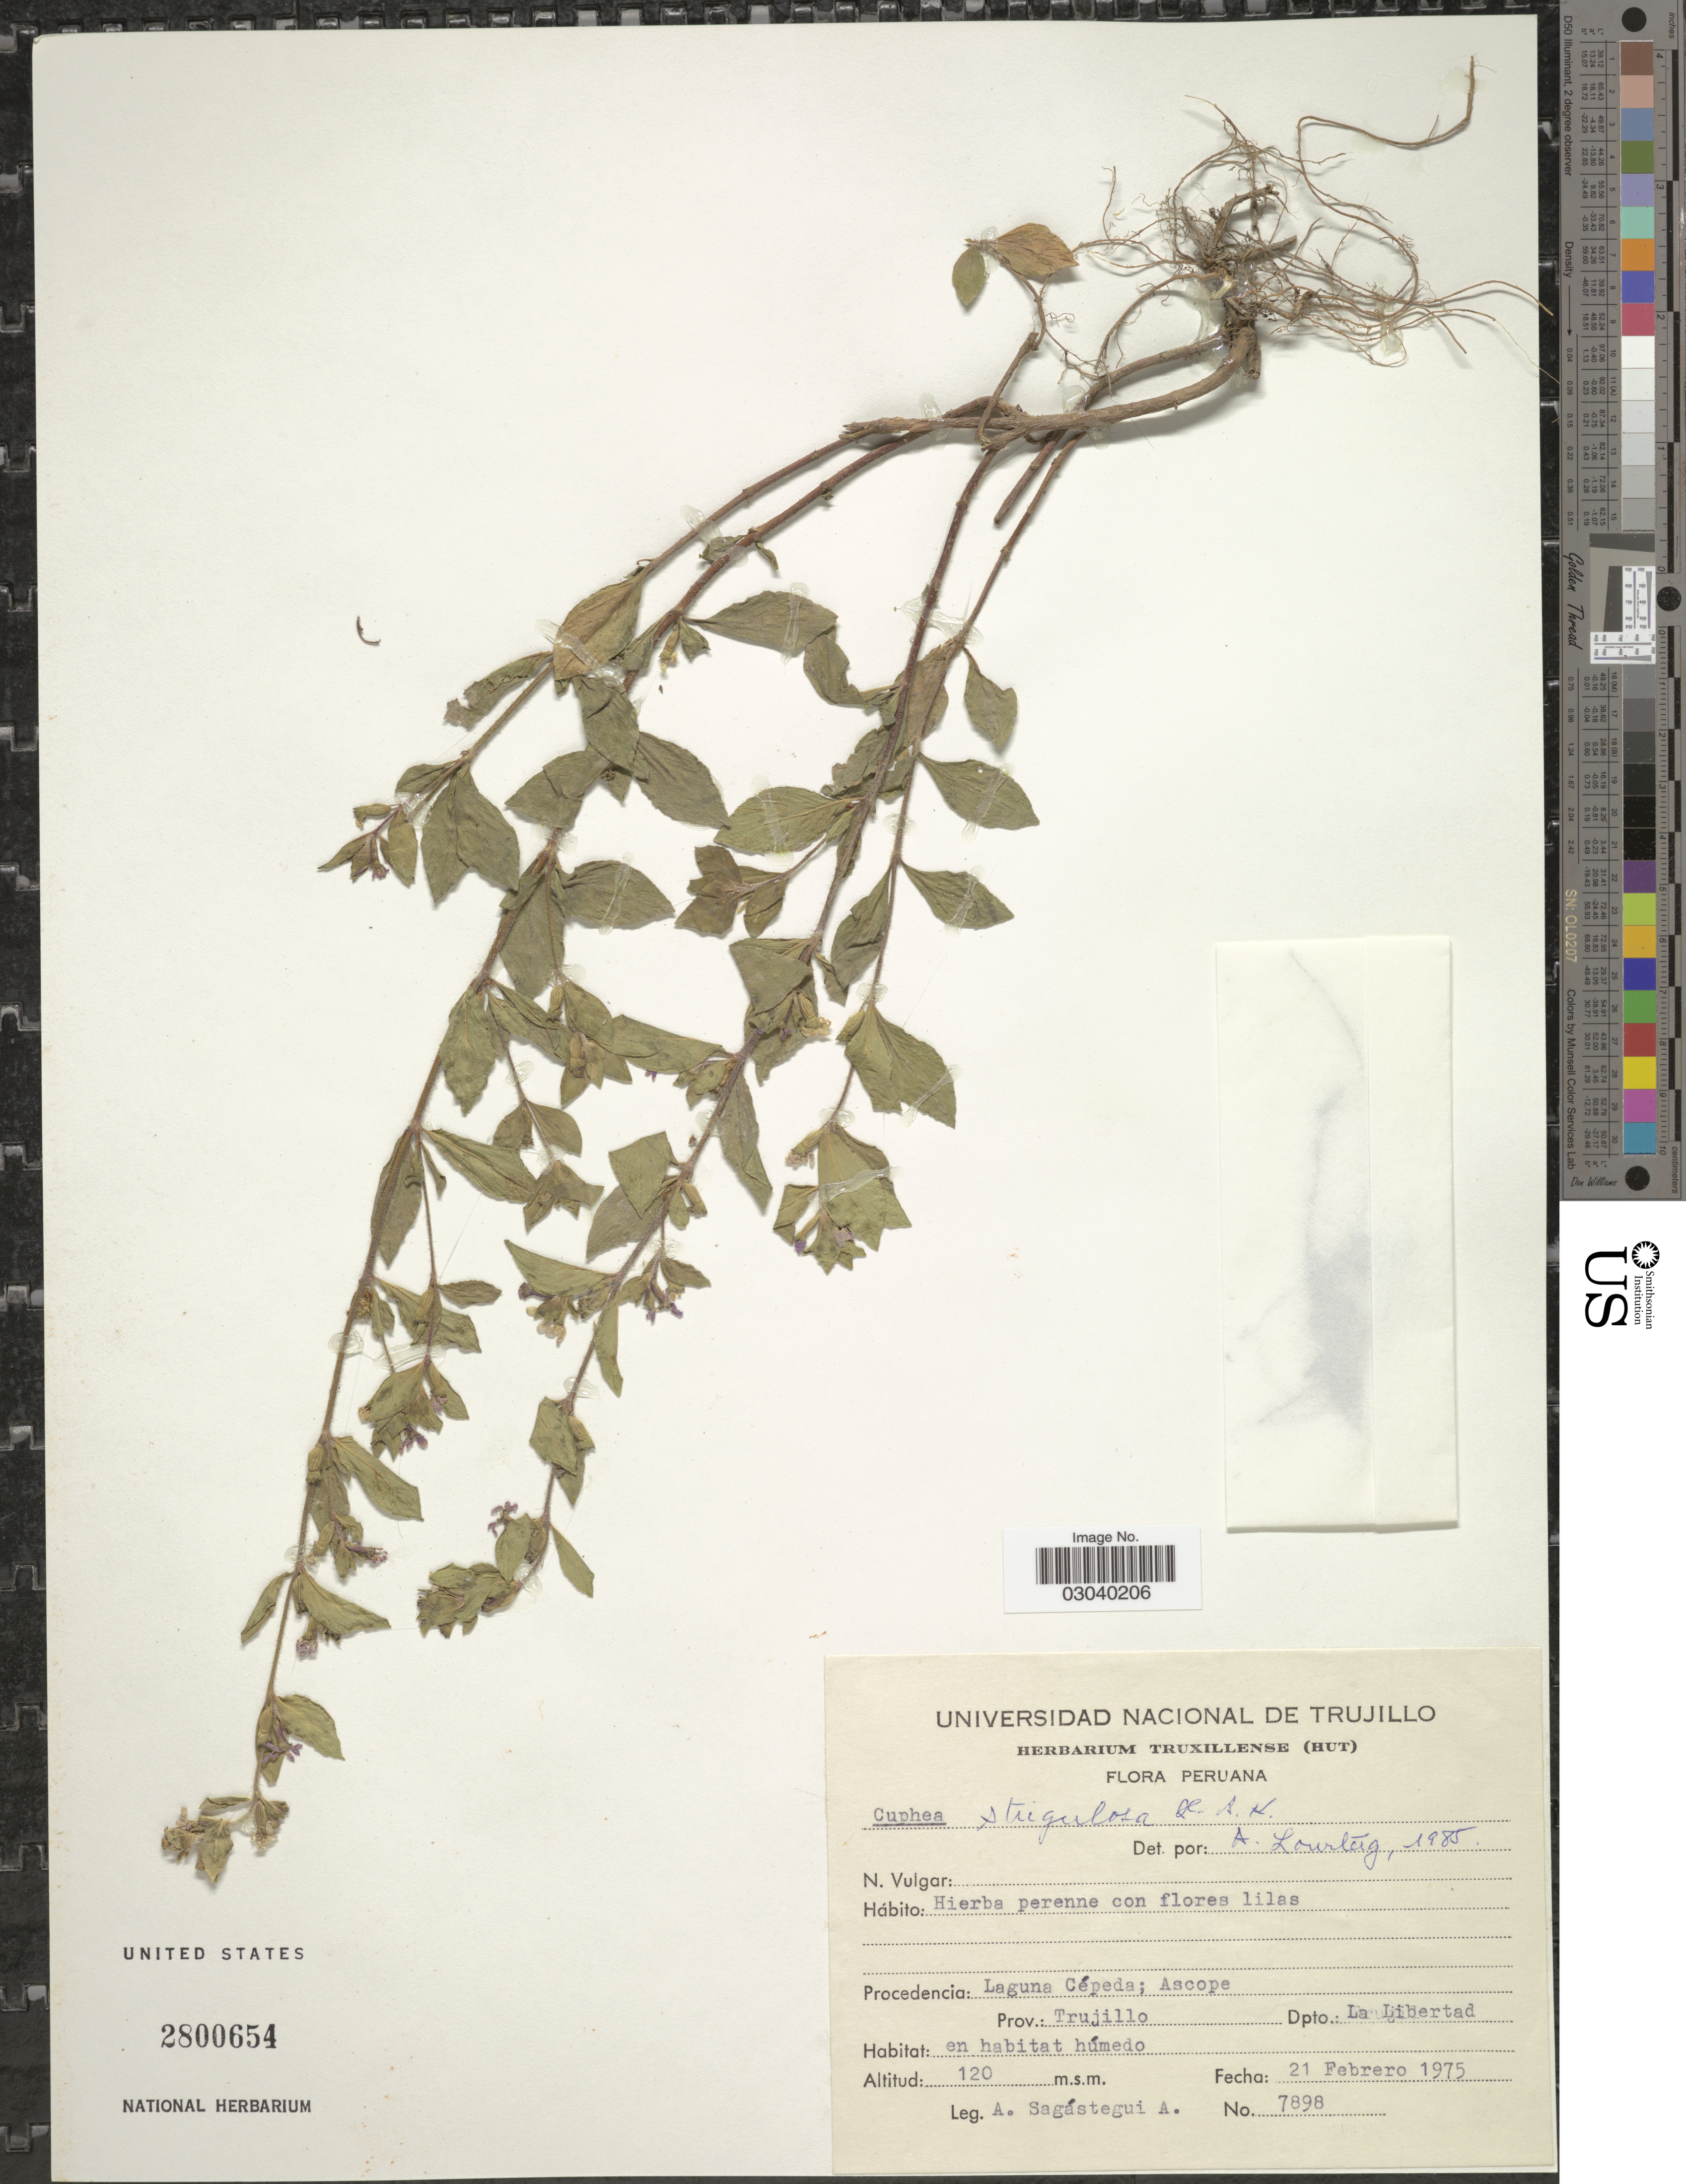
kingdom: Plantae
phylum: Tracheophyta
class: Magnoliopsida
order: Myrtales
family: Lythraceae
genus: Cuphea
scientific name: Cuphea strigulosa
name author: Kunth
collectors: A. Sagástegui A.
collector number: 7898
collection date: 1975-02-21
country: Peru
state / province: La Libertad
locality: Procedencia: Laguna Cépeda; Ascope, Prov. Trujillo, Dpto.: La Libertad.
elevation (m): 120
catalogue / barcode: US 2800654